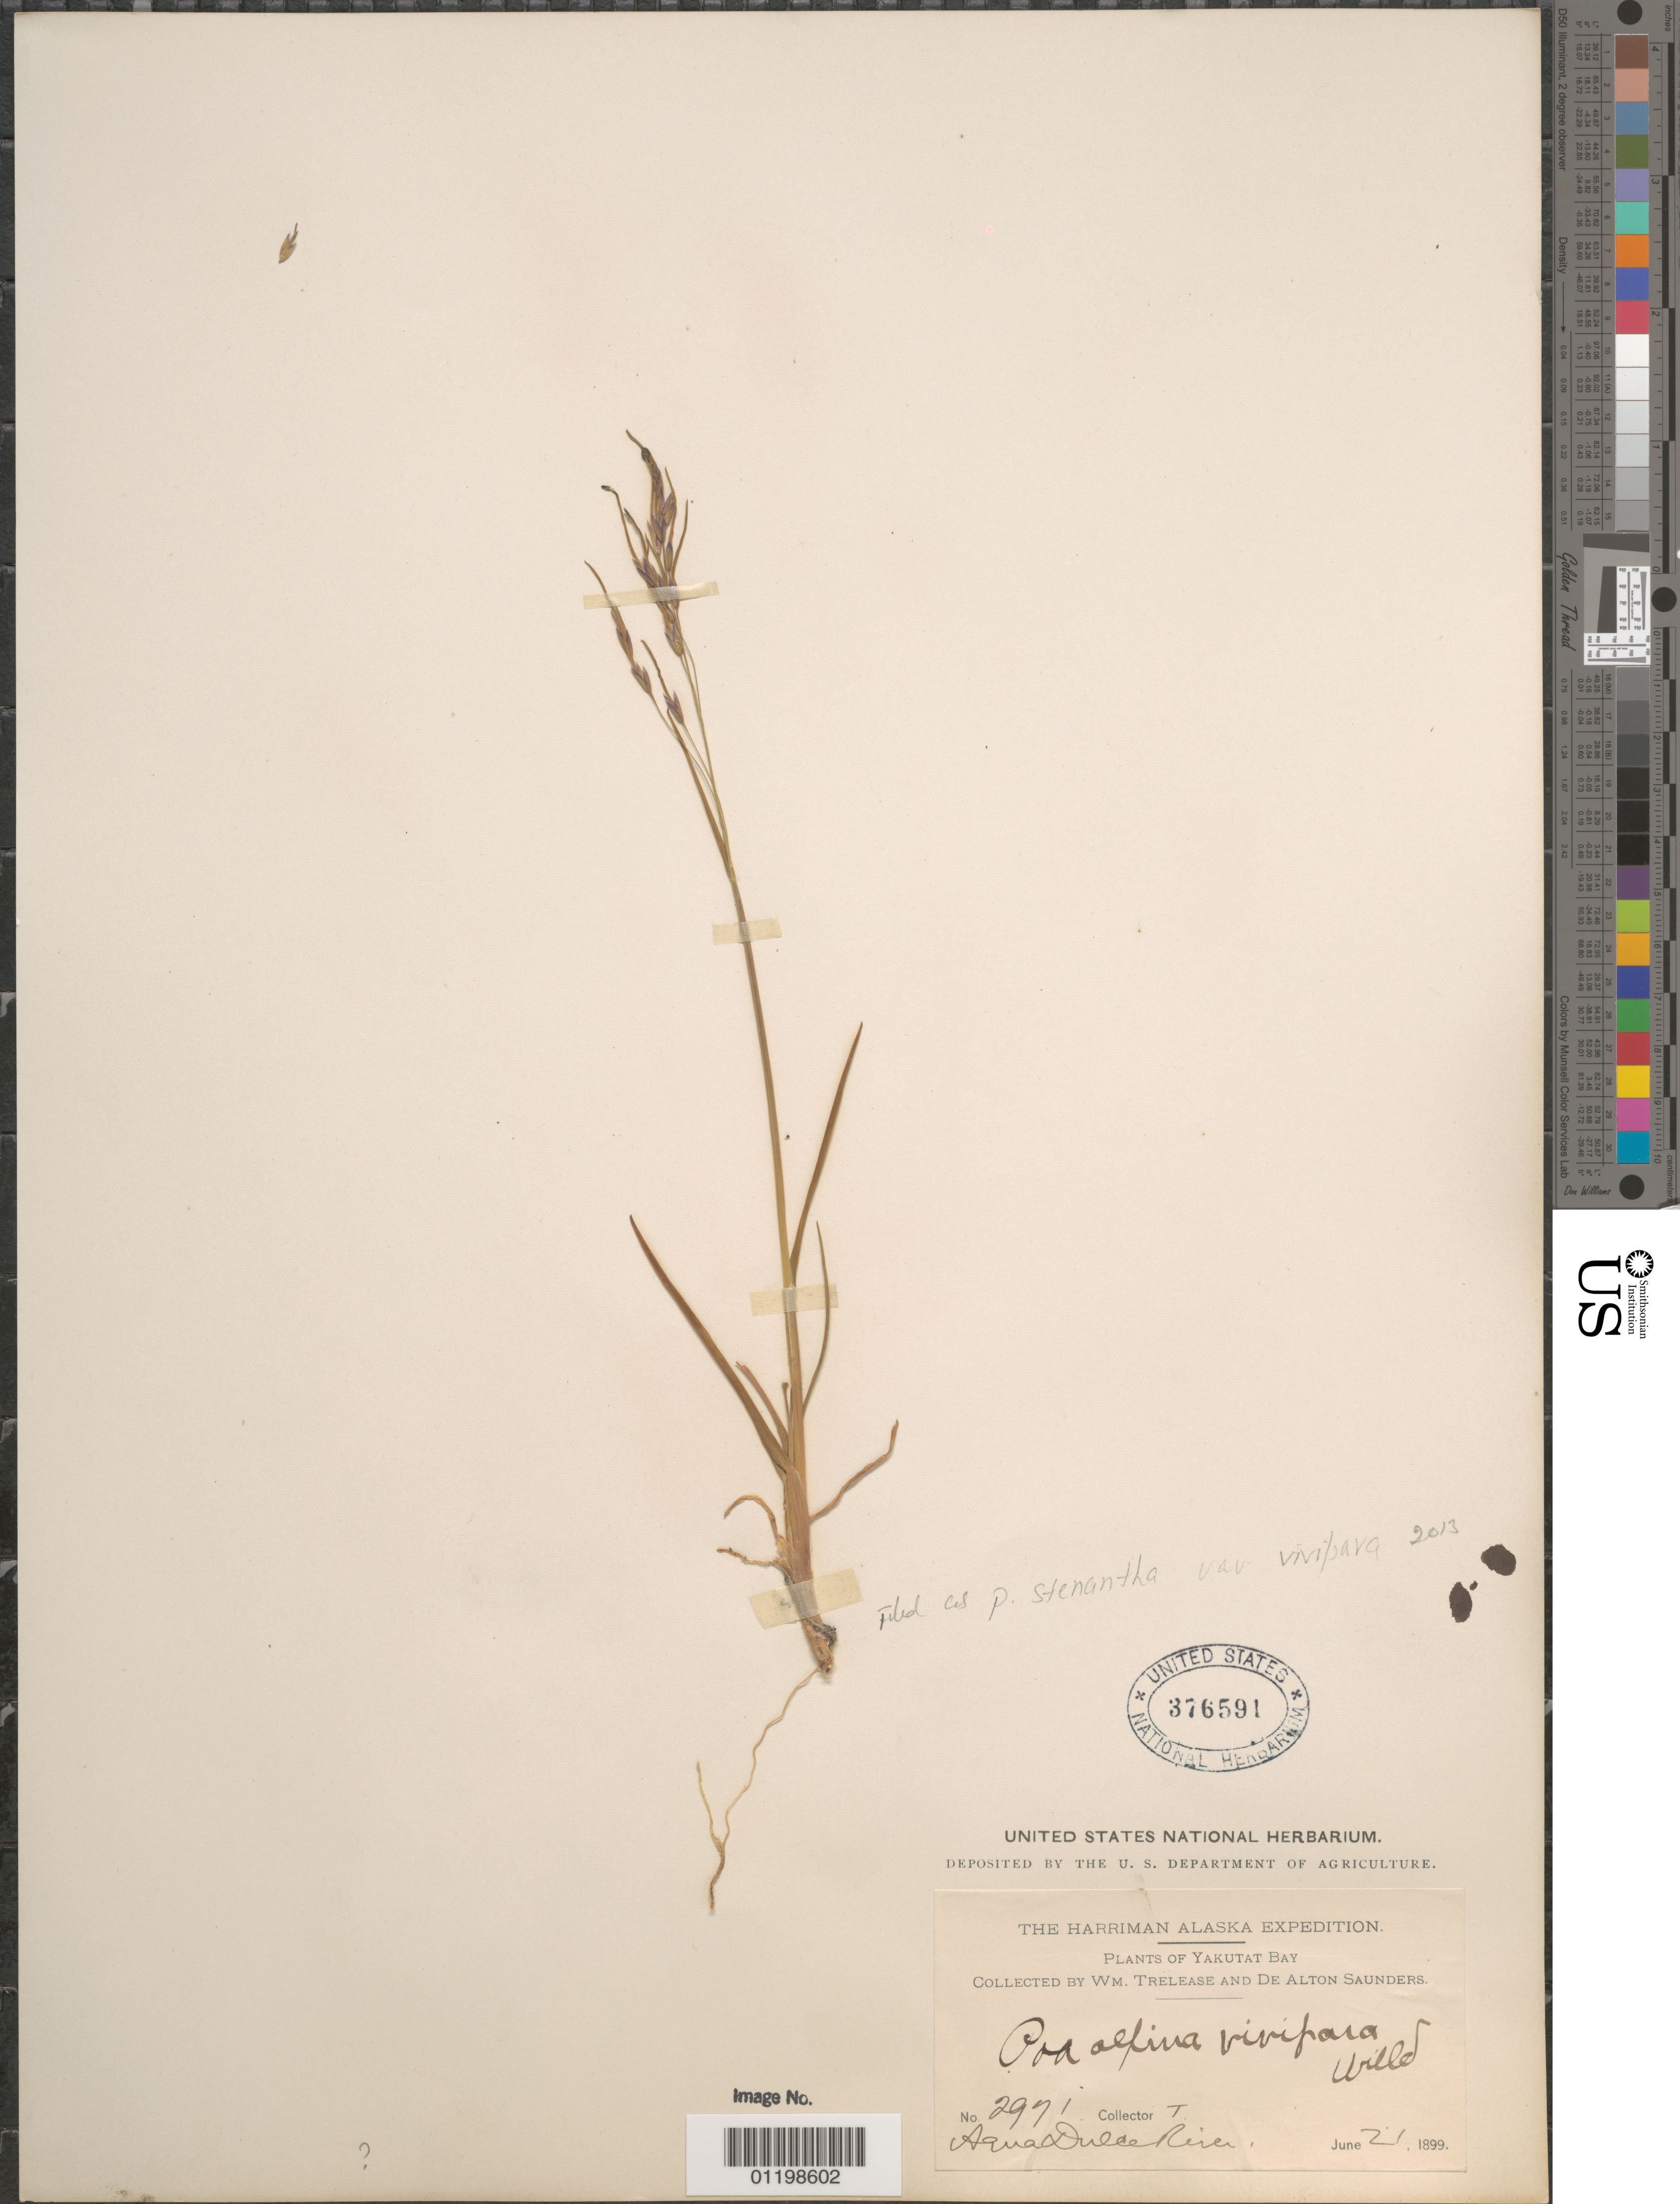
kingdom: Plantae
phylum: Tracheophyta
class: Liliopsida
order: Poales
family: Poaceae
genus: Poa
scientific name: Poa stenantha var. vivipara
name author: Trin.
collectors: W. Trelease & D. Saunders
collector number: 2971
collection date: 1899-06-21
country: United States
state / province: Alaska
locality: Aqua Dulce River.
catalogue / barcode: US 376591